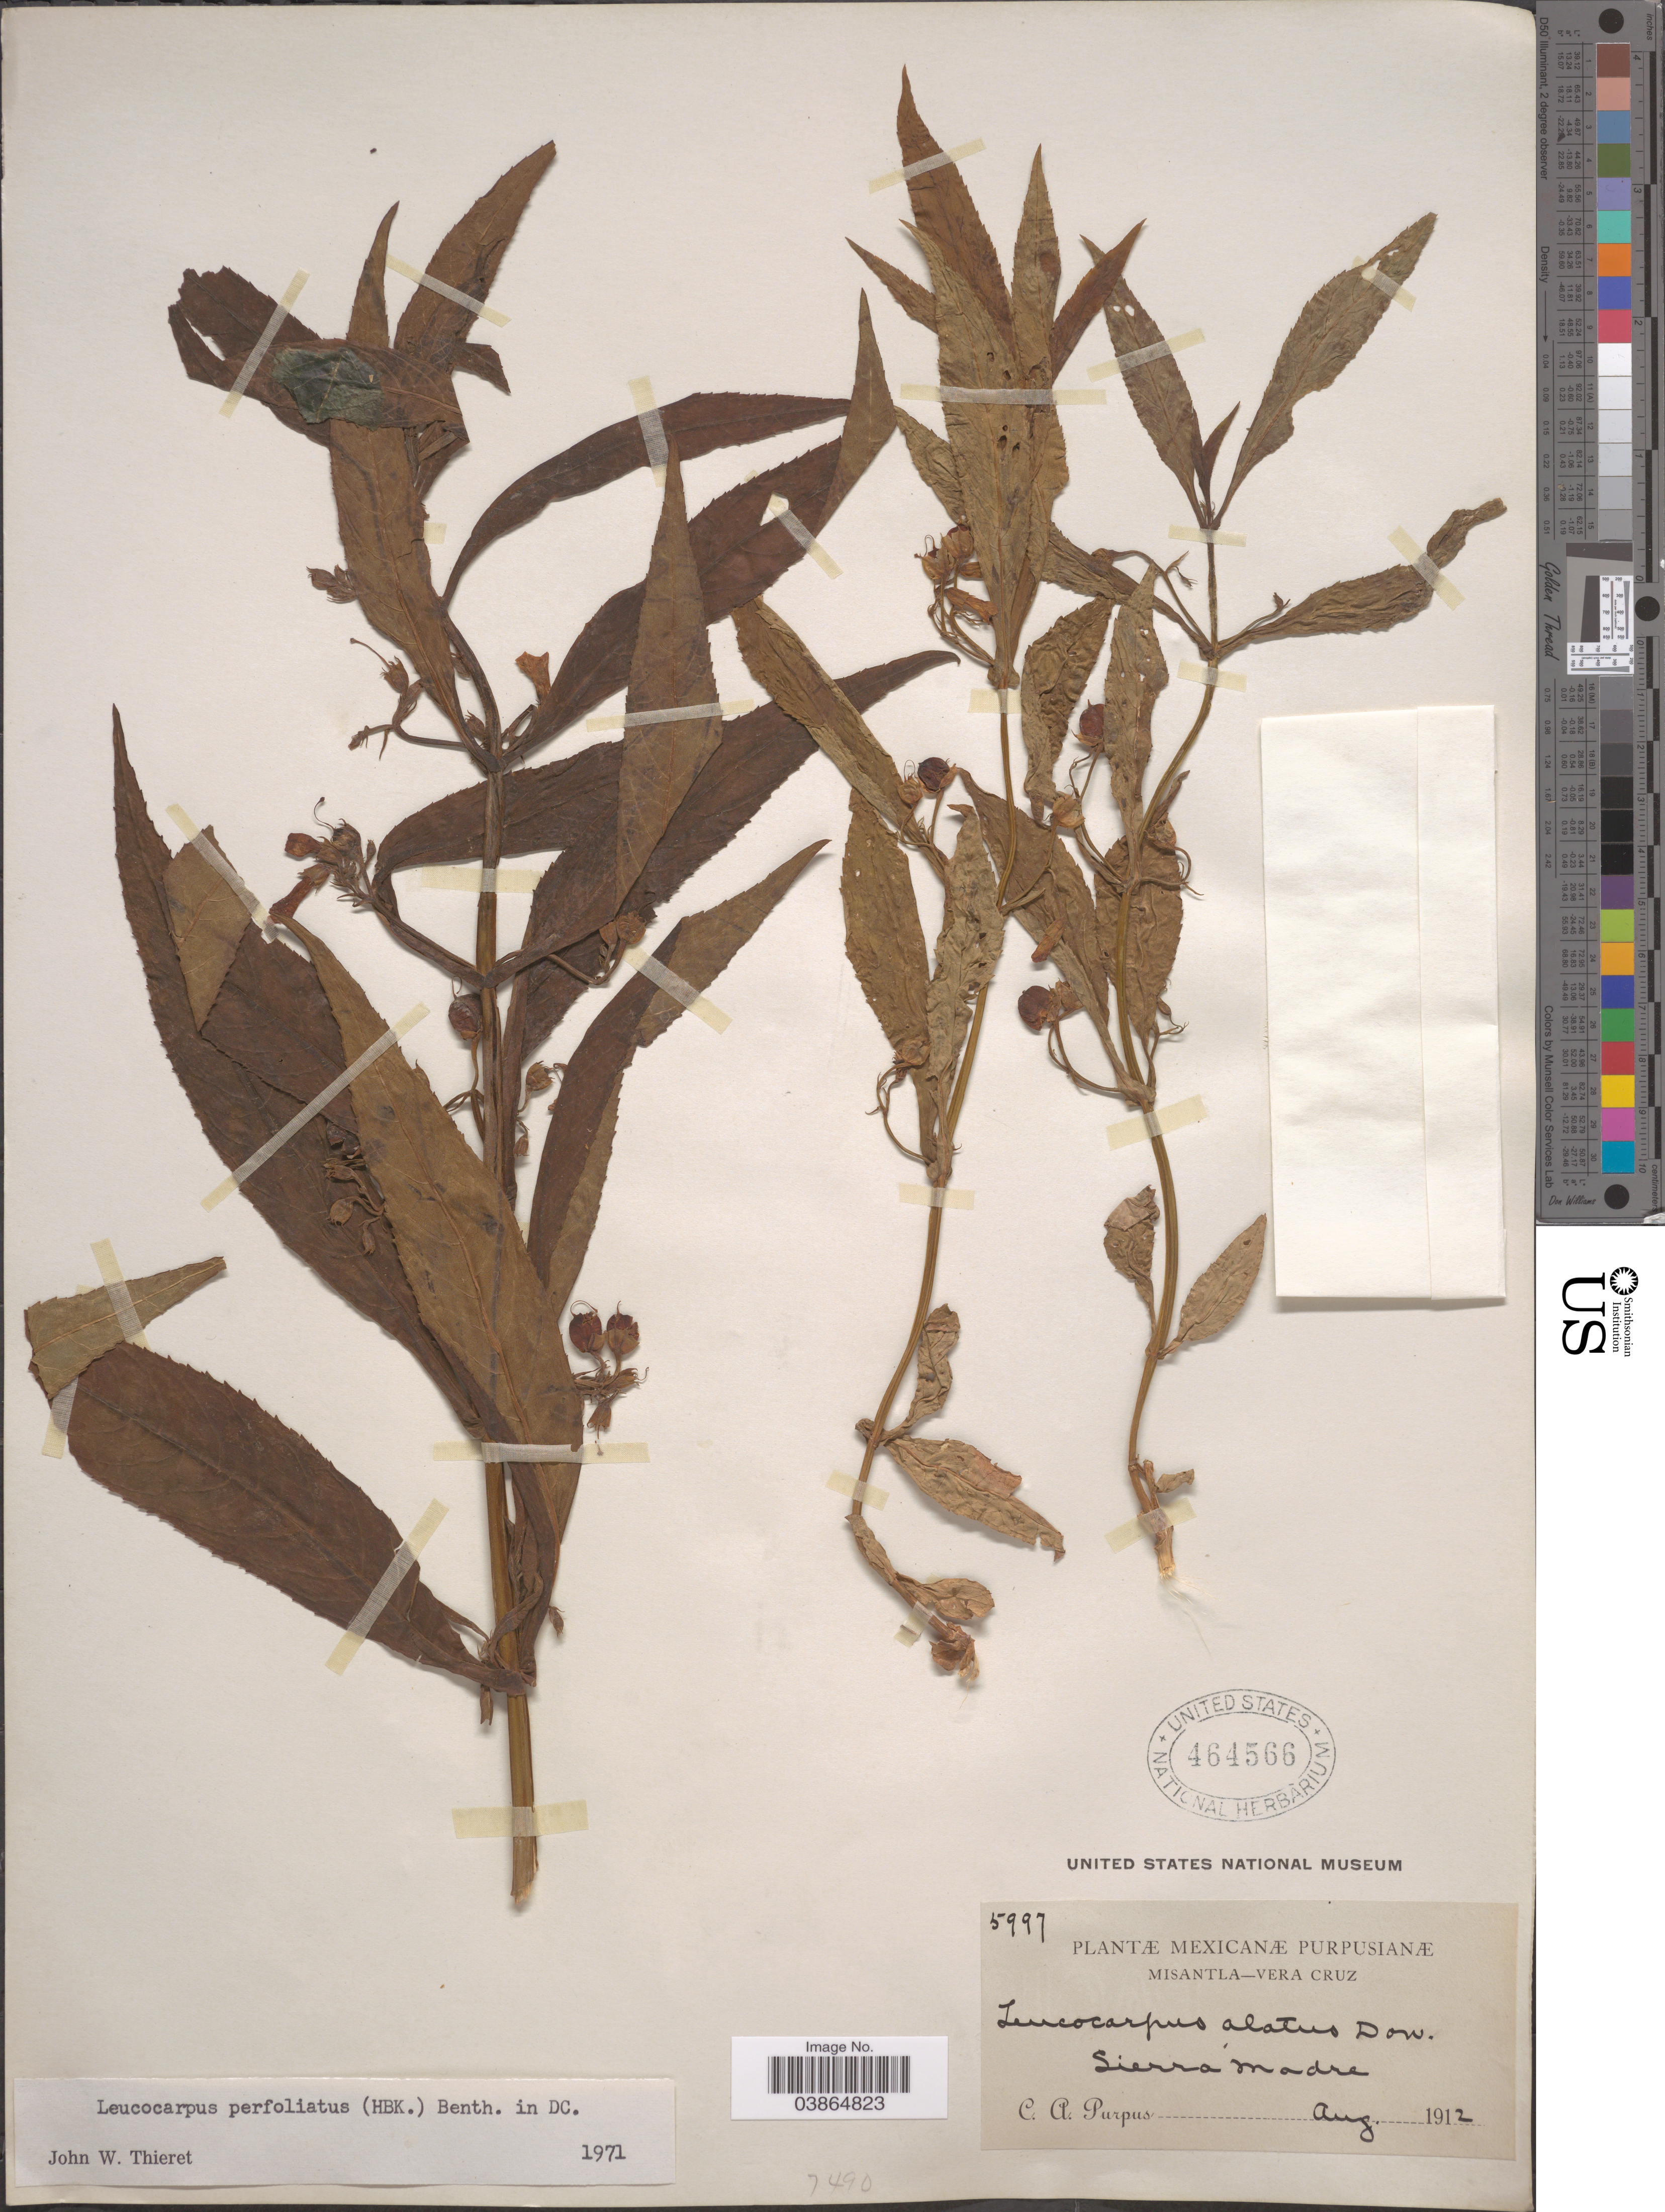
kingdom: Plantae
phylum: Tracheophyta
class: Magnoliopsida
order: Lamiales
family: Phrymaceae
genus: Leucocarpus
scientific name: Leucocarpus alatus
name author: D. Don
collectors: C. A. Purpus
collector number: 5997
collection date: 1912-08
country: Mexico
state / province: Veracruz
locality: Veracruz. MIsantla. Sierra Madre.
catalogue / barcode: US 464566